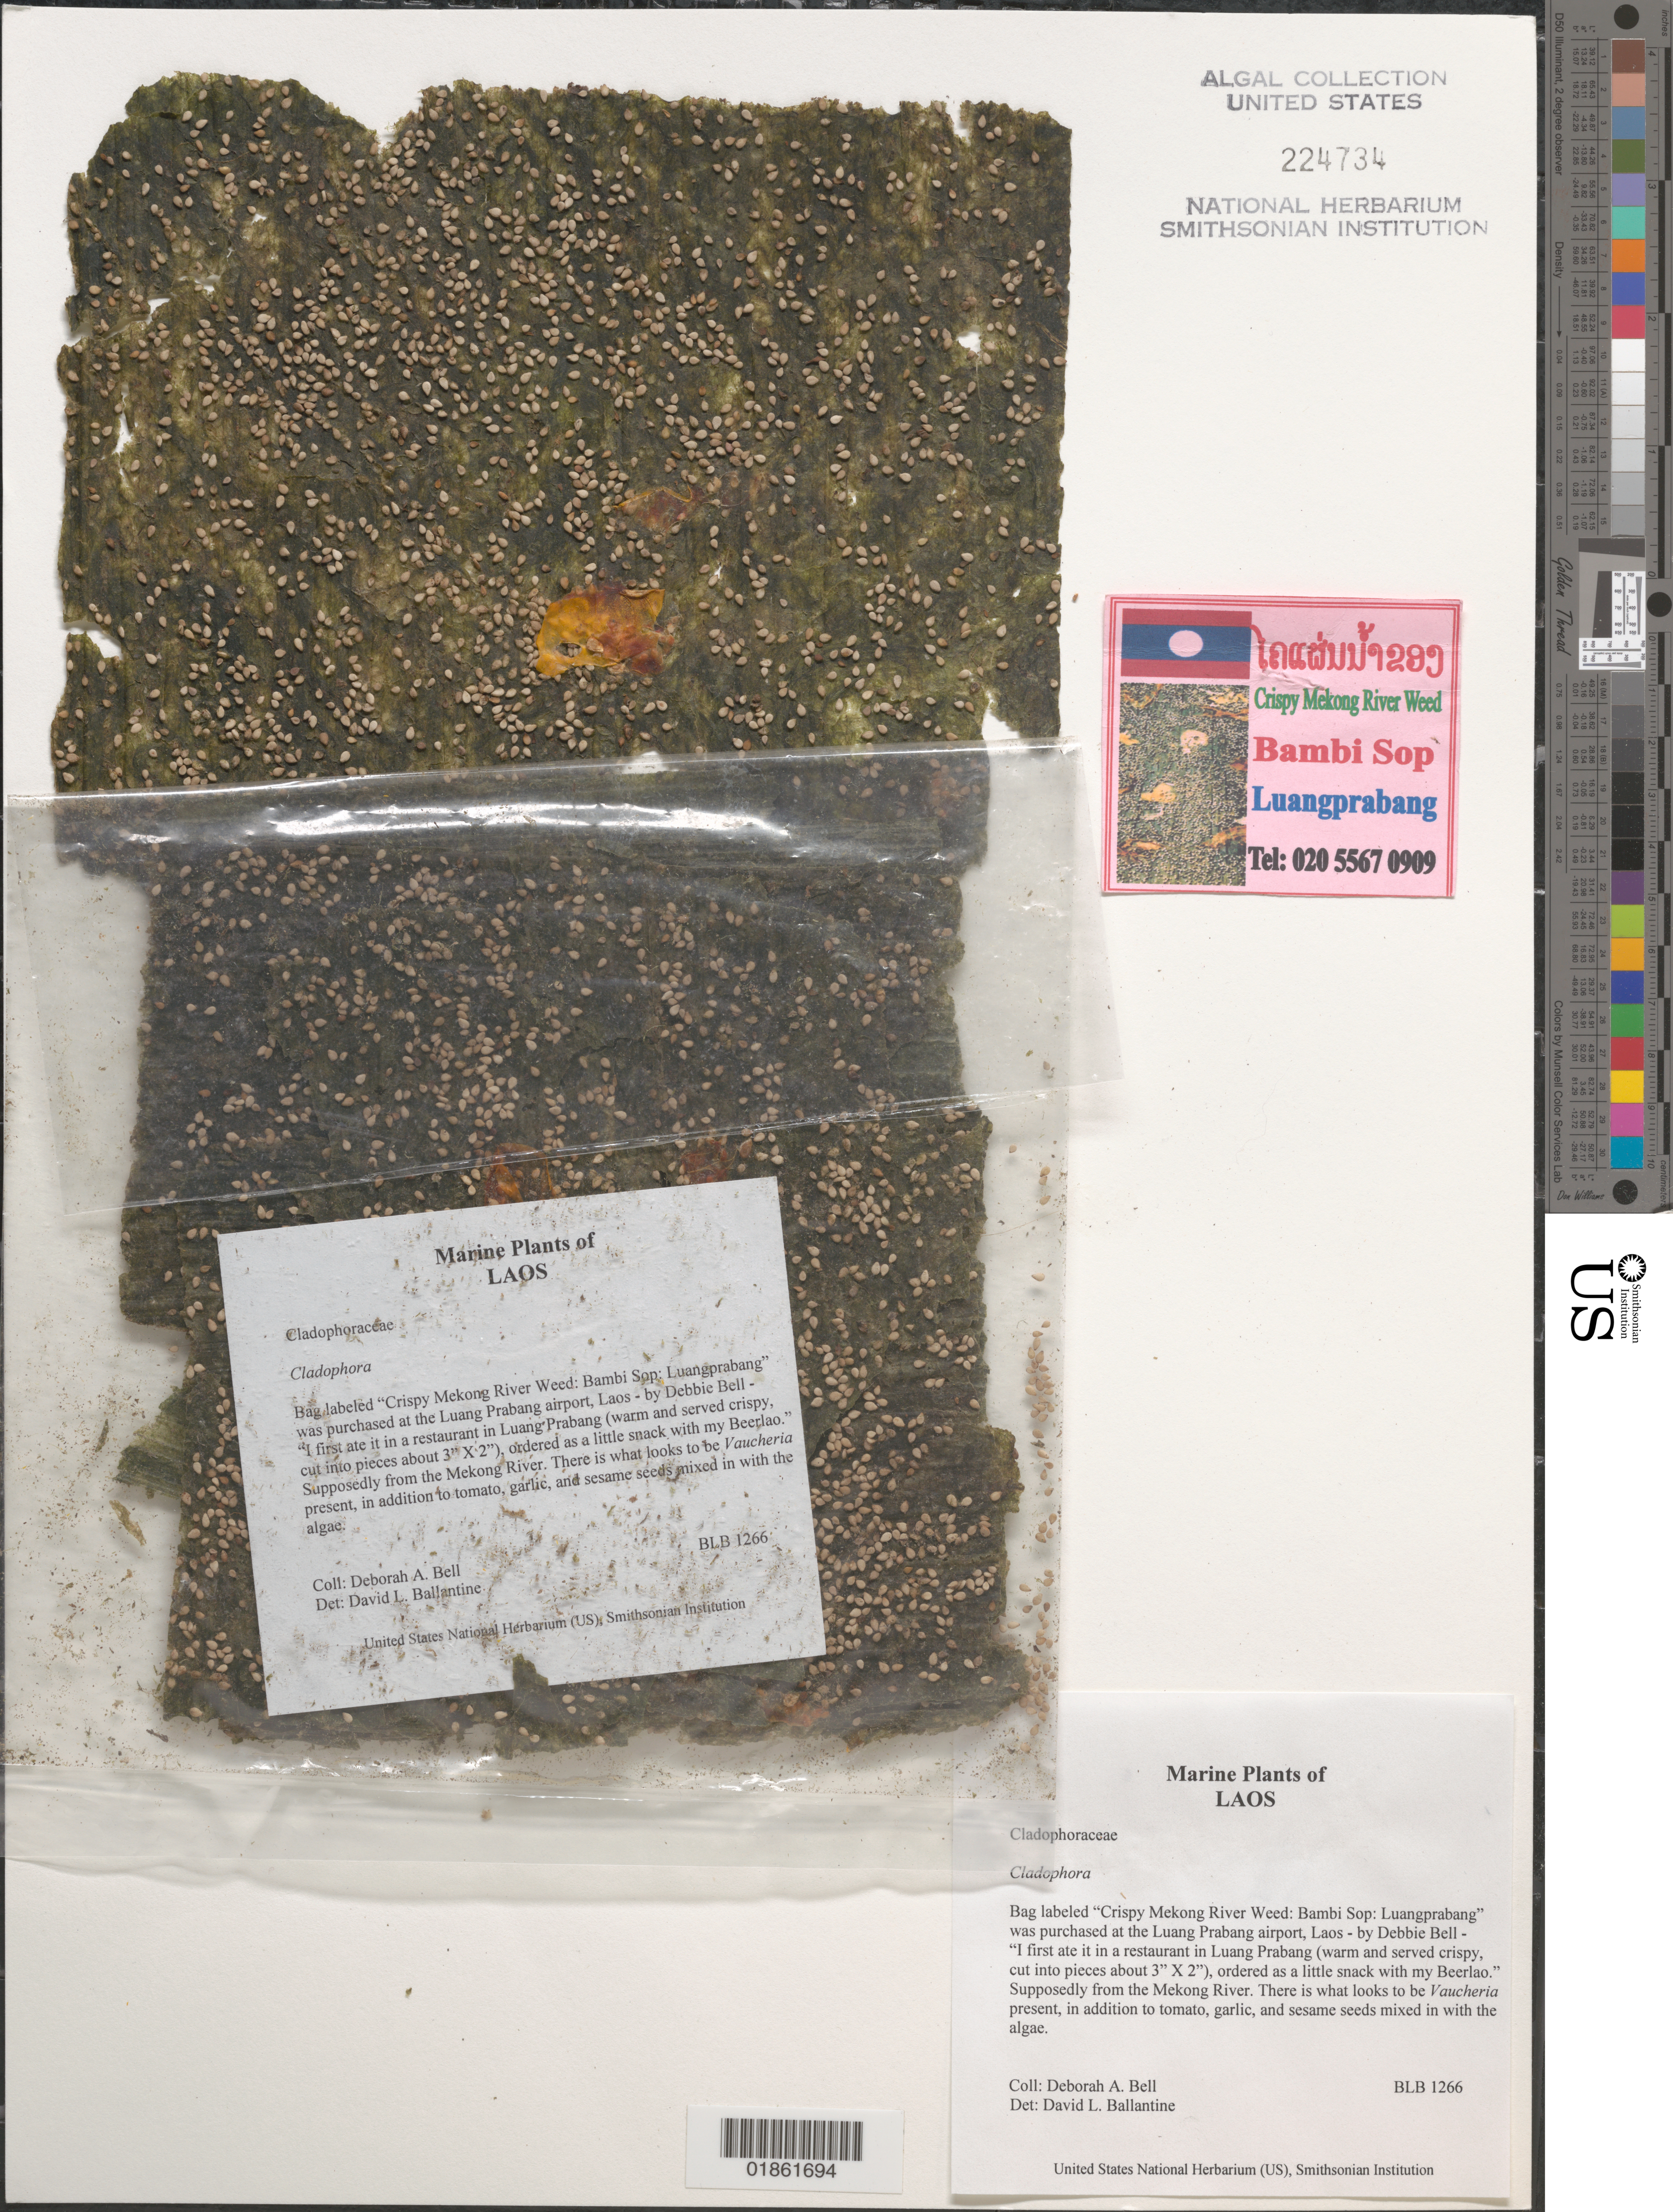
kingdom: Plantae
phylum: Chlorophyta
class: Ulvophyceae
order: Cladophorales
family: Cladophoraceae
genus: Cladophora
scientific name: Cladophora sp.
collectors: B. Brooks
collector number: BLB 1266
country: Laos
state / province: Louangphabang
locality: Mekong River, from Luang Prabang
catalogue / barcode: US 224734